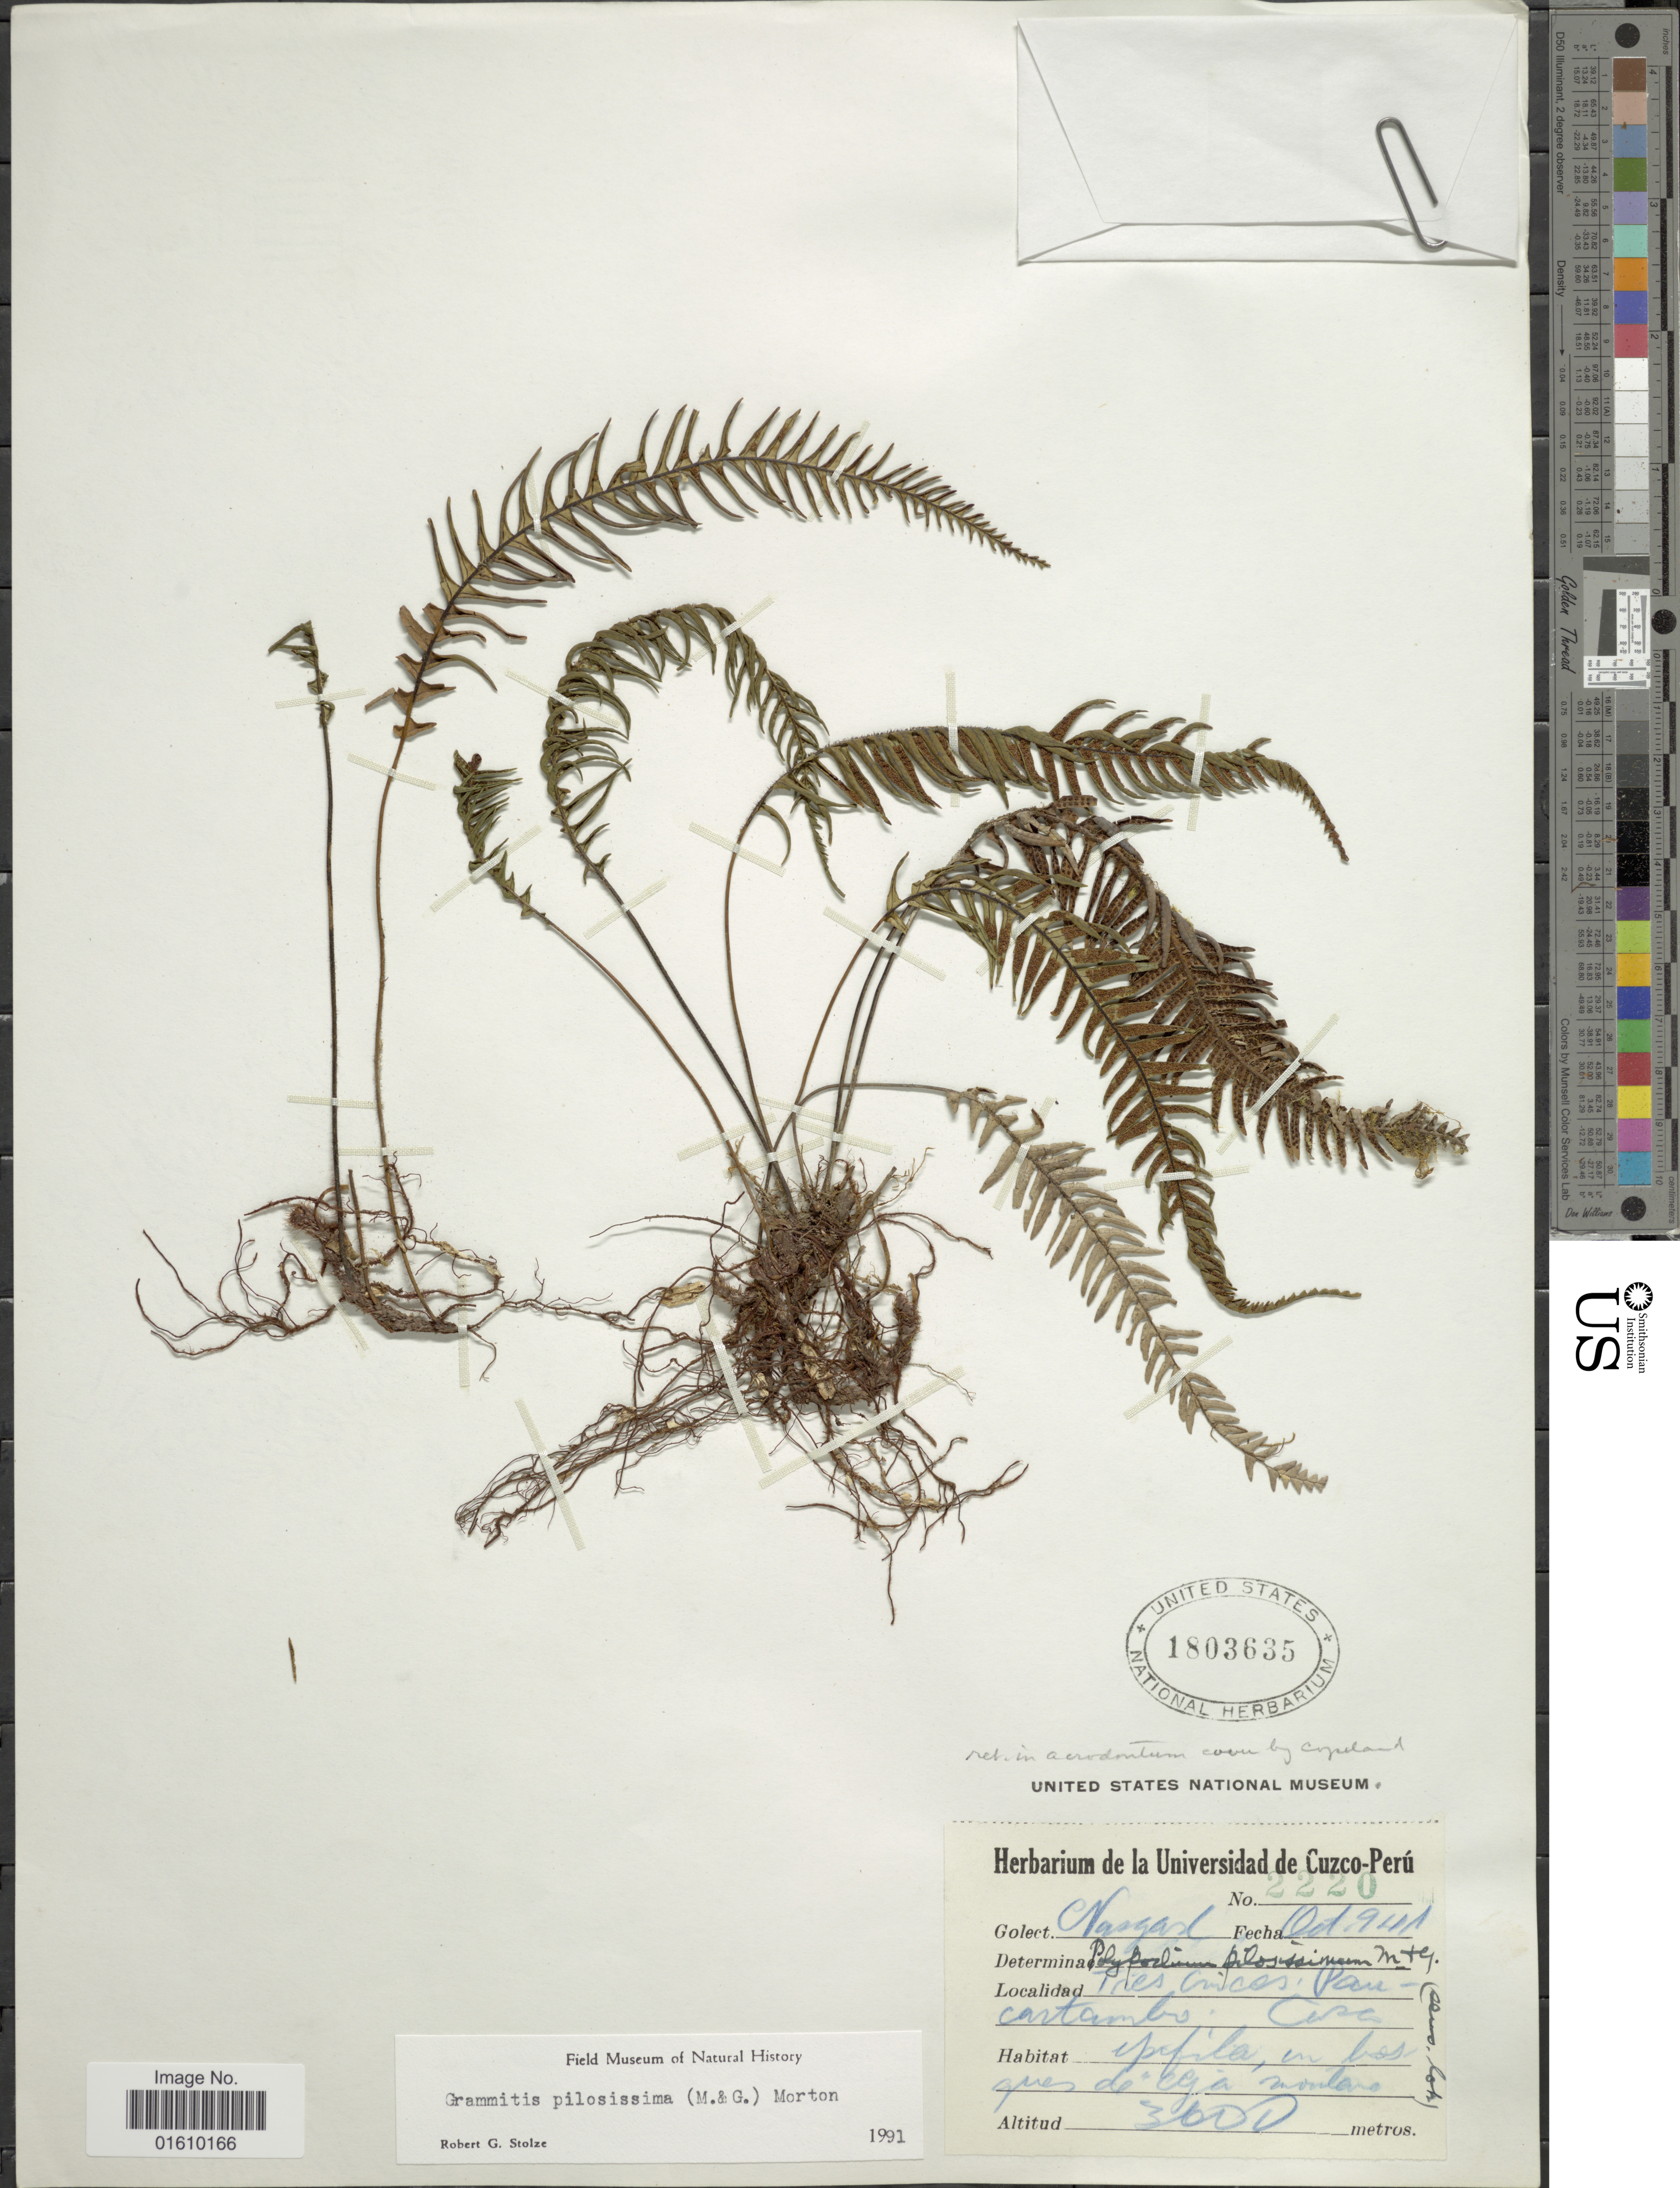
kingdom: Plantae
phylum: Tracheophyta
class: Polypodiopsida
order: Polypodiales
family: Polypodiaceae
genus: Melpomene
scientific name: Melpomene pilosissima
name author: (M. Martens & Galeotti) A.R. Sm. & R.C. Moran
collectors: C. Nargasl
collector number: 2220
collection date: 1941-10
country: Peru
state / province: Cusco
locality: Tres Cruces, Paucartambo, Cusco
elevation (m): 3600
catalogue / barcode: US 1803635